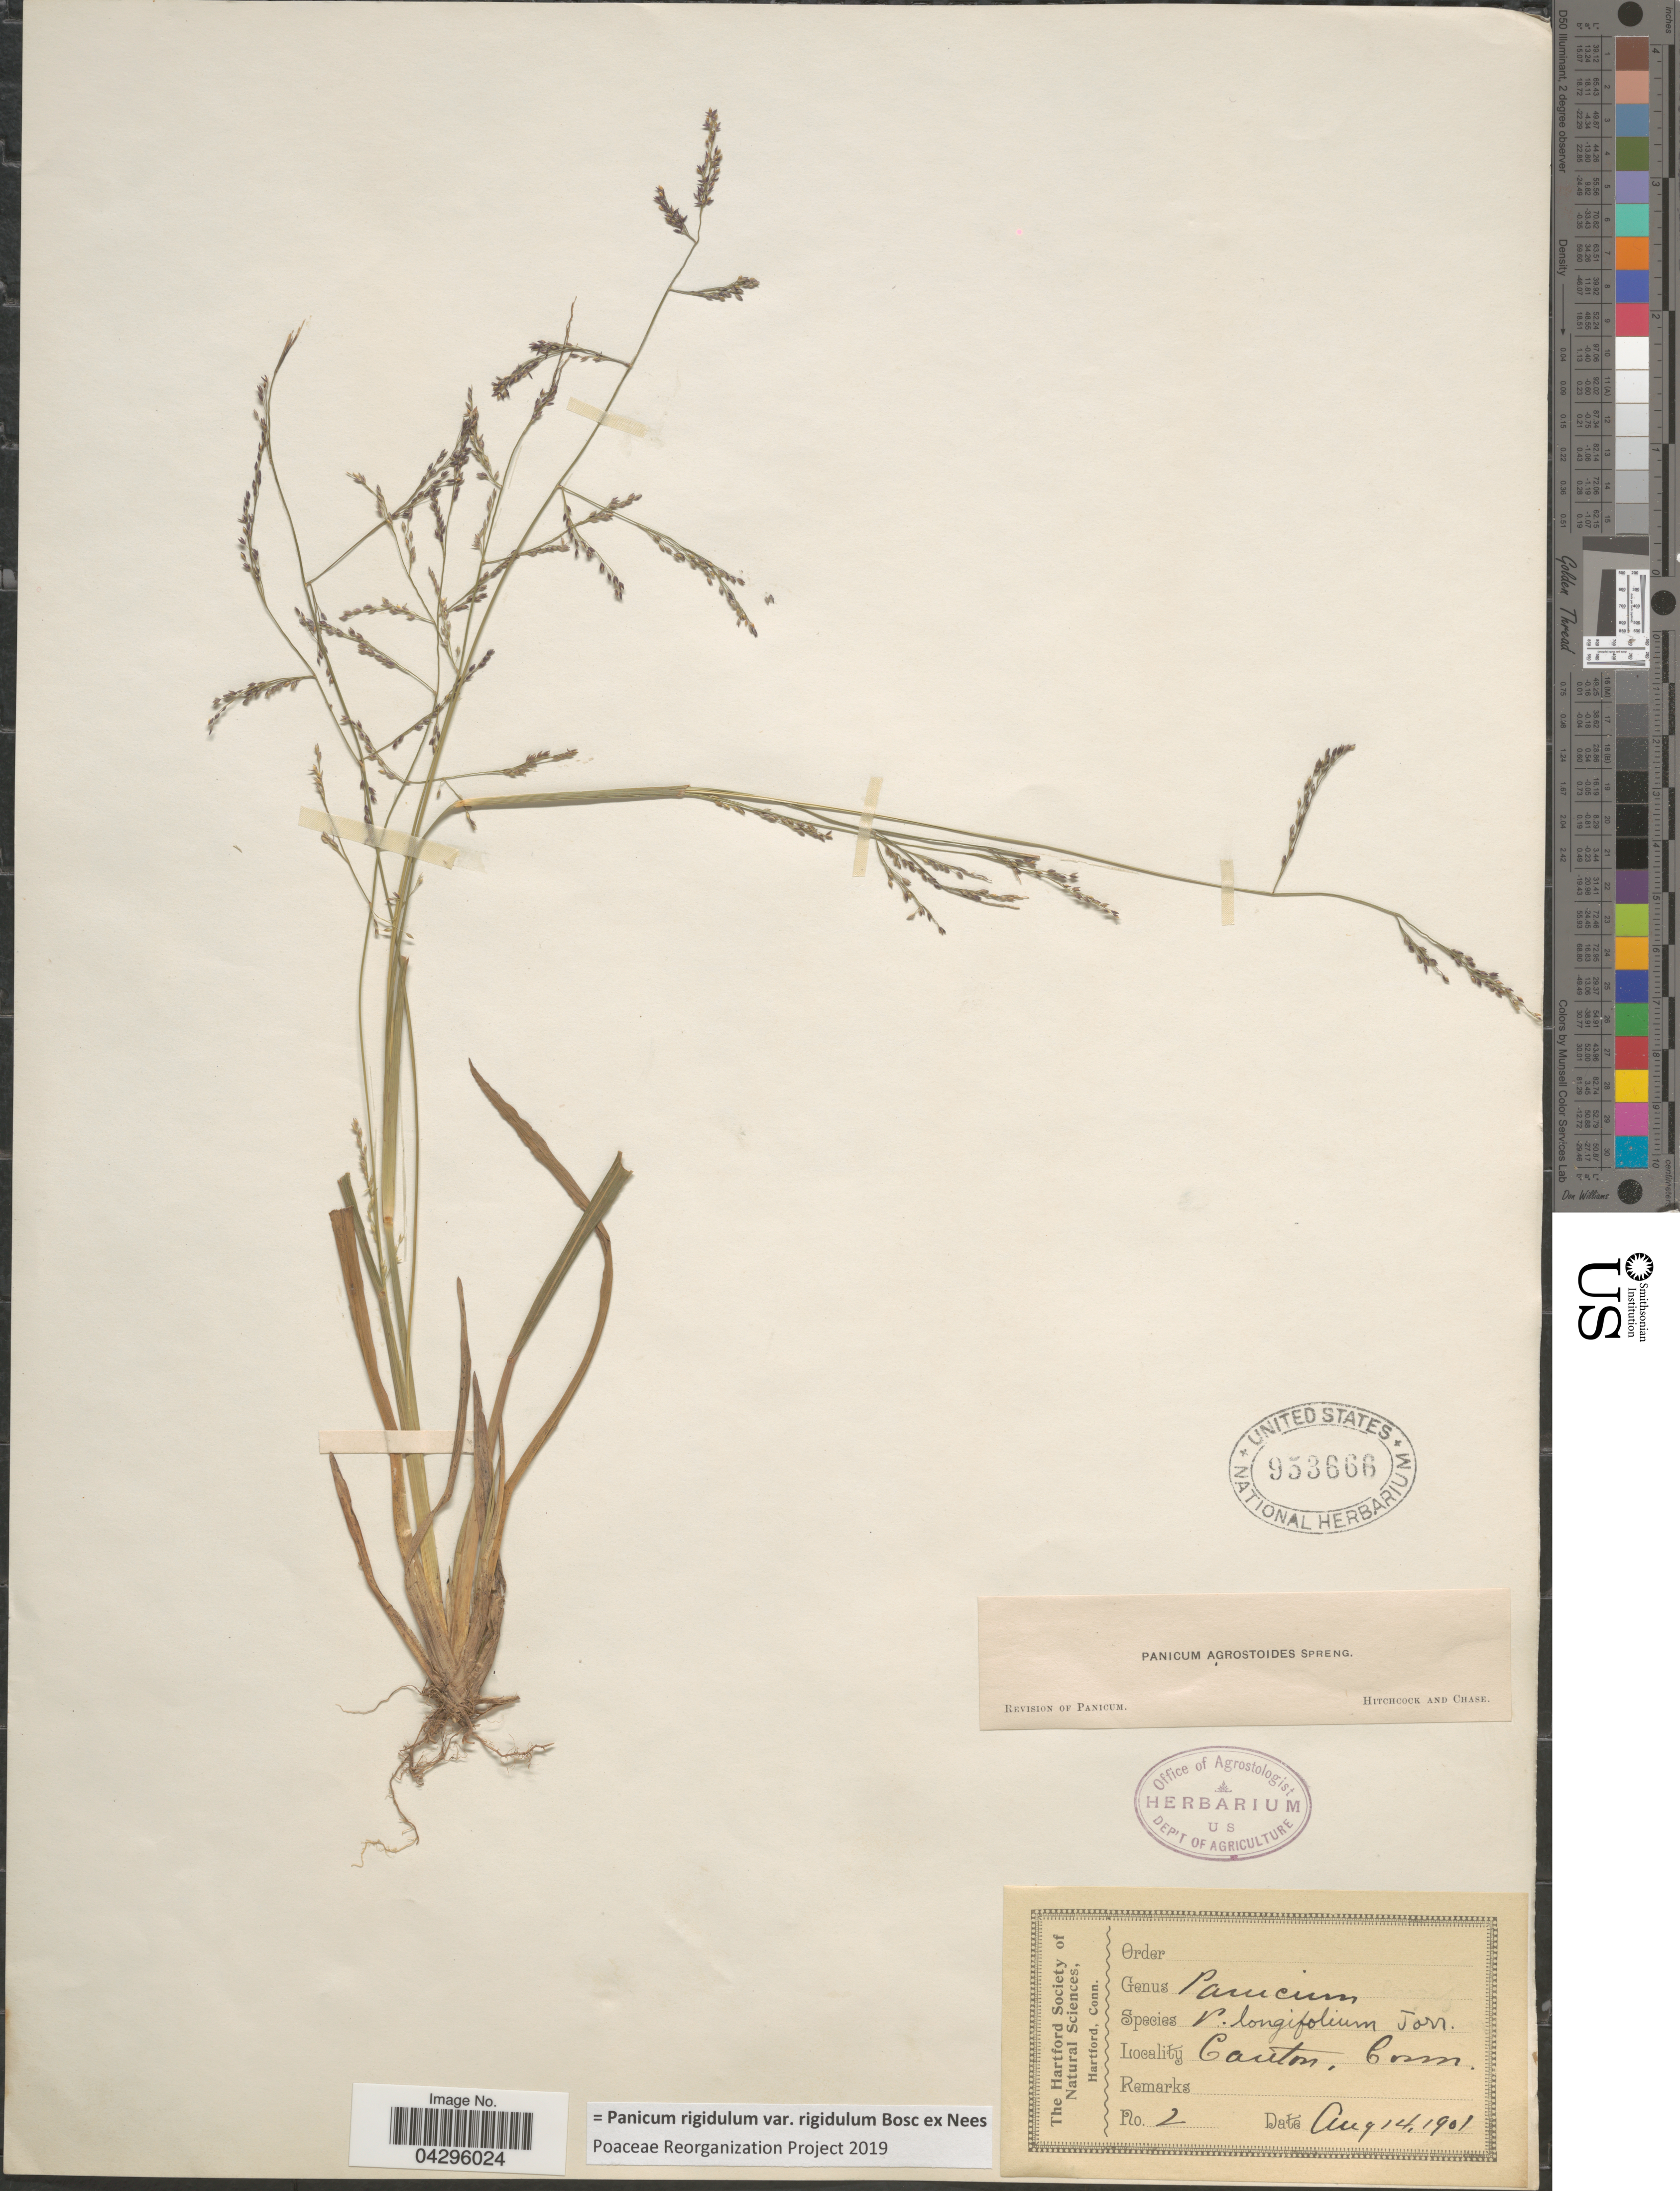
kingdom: Plantae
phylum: Tracheophyta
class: Liliopsida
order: Poales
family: Poaceae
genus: Panicum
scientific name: Panicum rigidulum var. rigidulum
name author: Bosc ex Nees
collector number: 2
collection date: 1901-08-14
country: United States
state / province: Connecticut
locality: Canton.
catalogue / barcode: US 953666